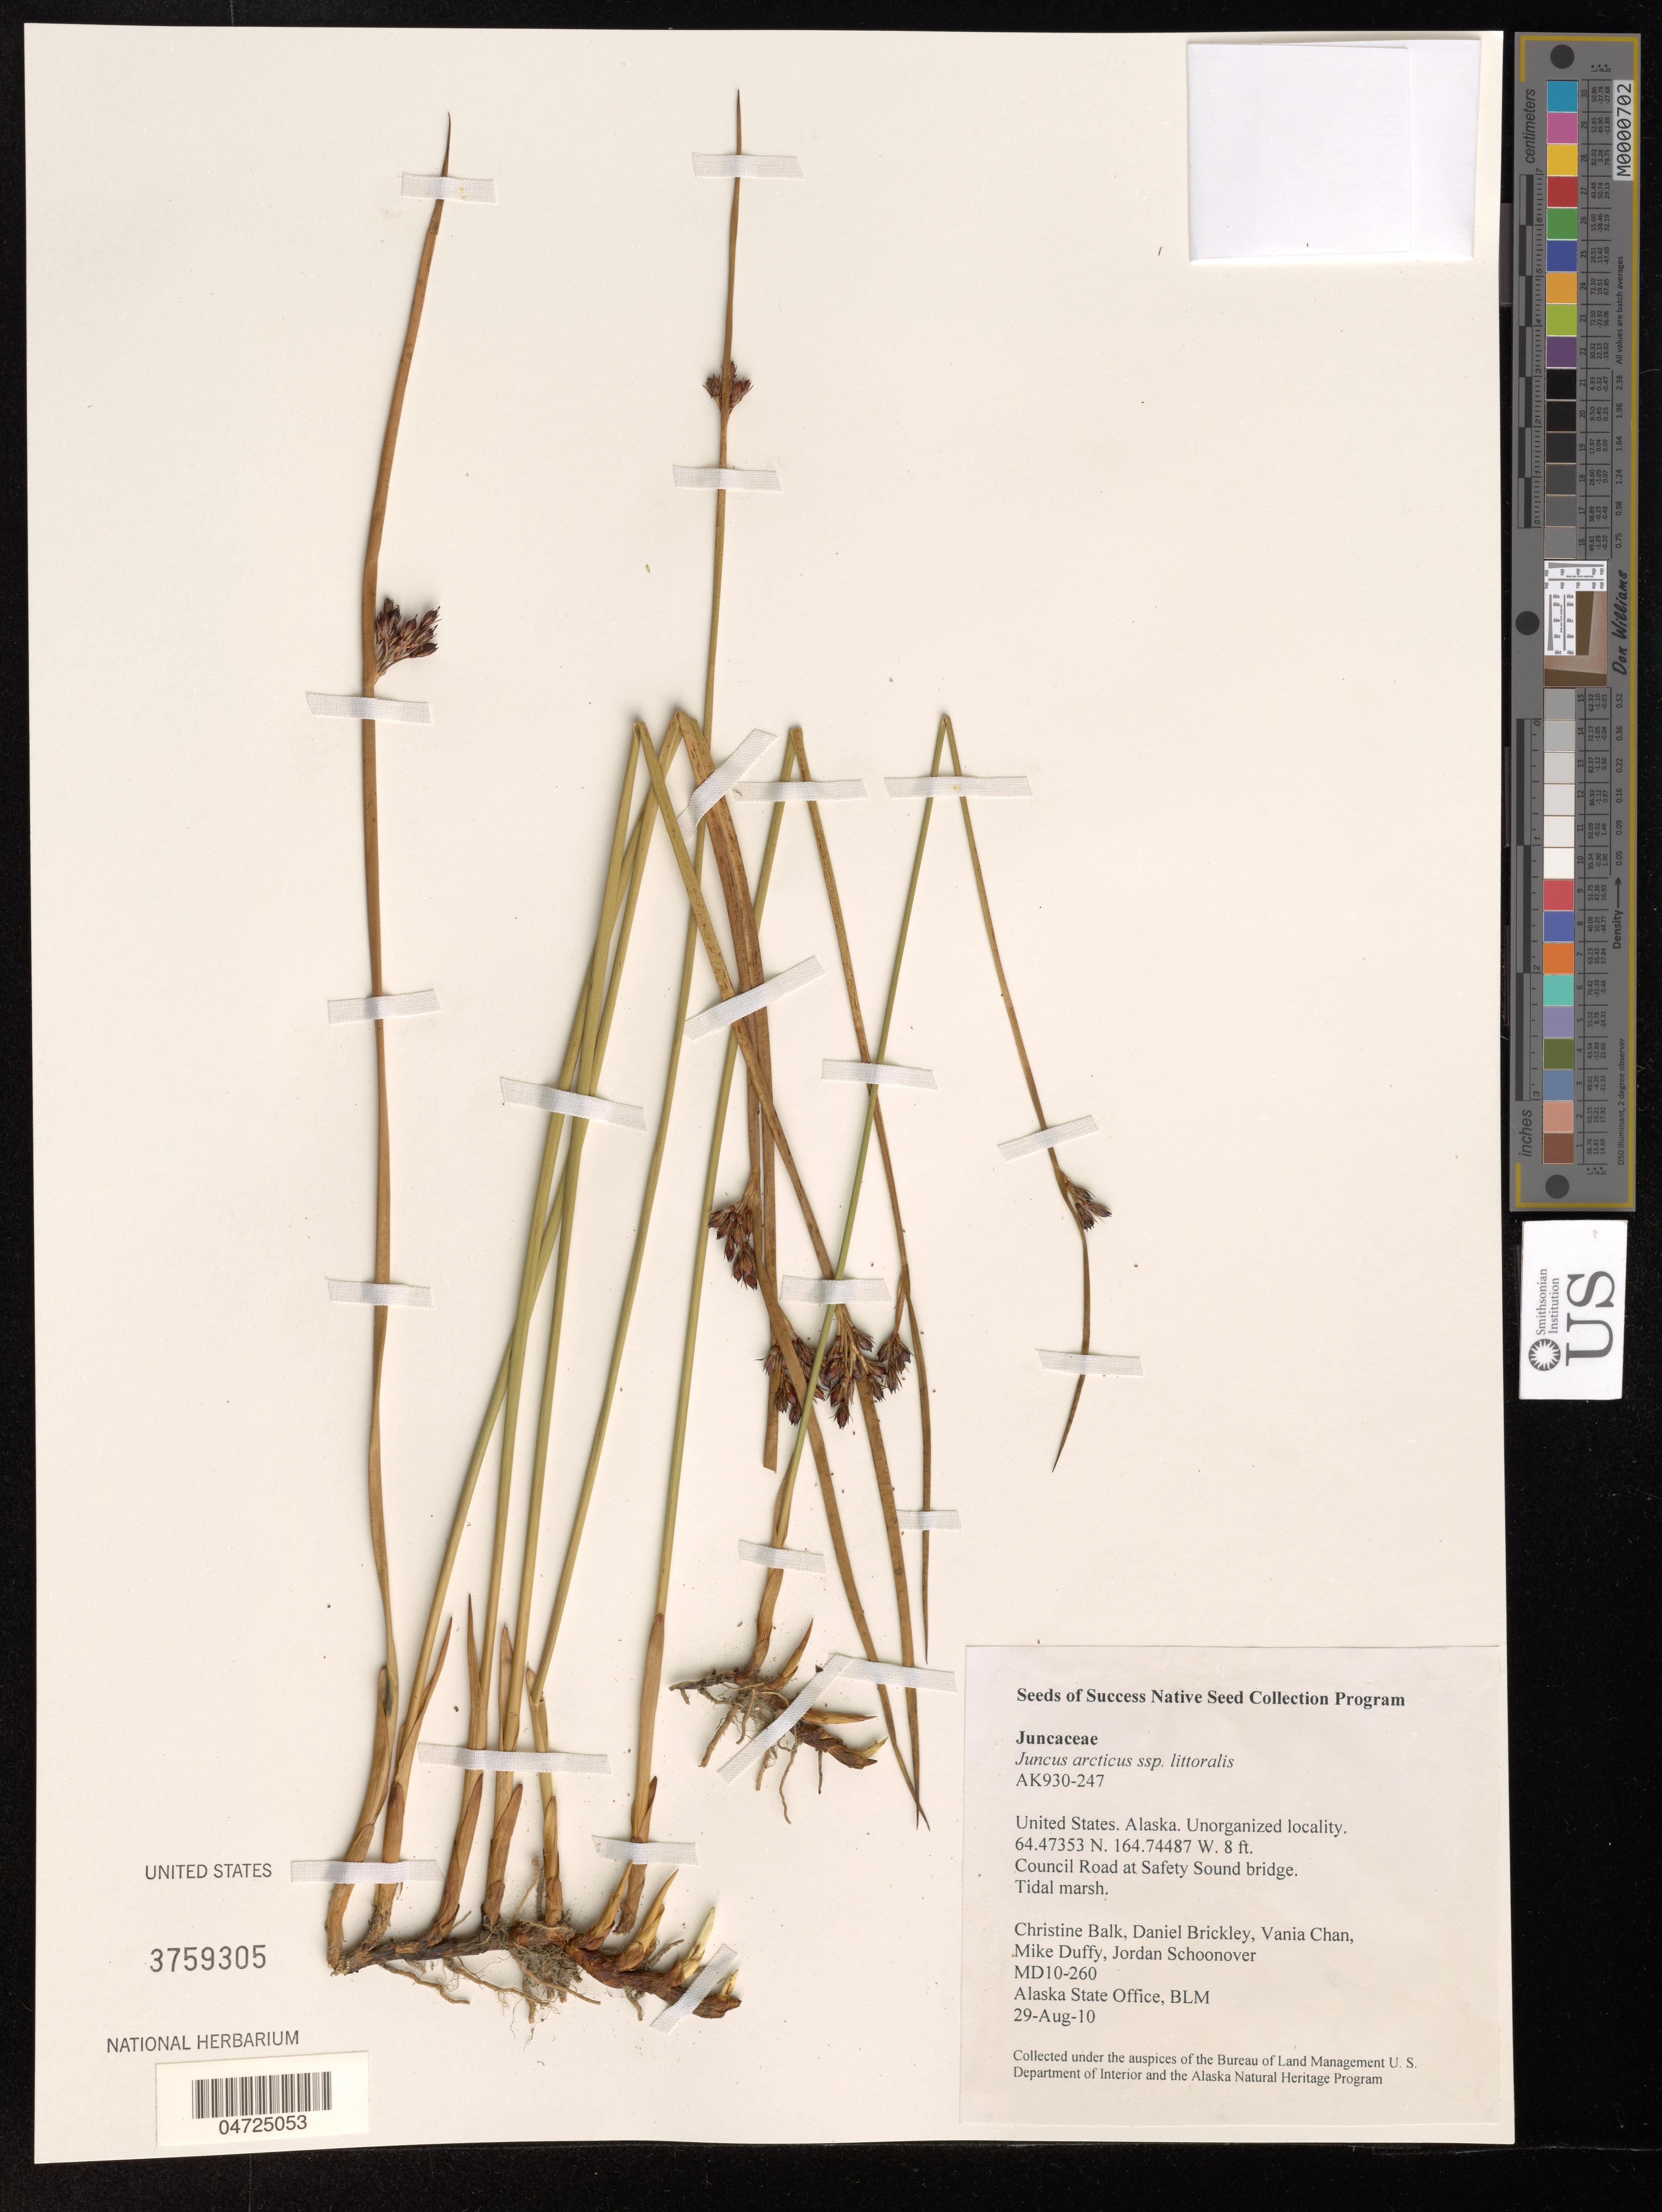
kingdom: Plantae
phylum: Tracheophyta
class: Liliopsida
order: Poales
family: Juncaceae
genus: Juncus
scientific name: Juncus arcticus subsp. littoralis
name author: (Engelm.) Hultén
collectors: C. Balk, D. Brickley, V. Chan & M. Duffy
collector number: MD10-260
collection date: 2010-08-29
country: United States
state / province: Alaska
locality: Council Road at Safety Sound bridge.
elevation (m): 2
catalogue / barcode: US 3759305